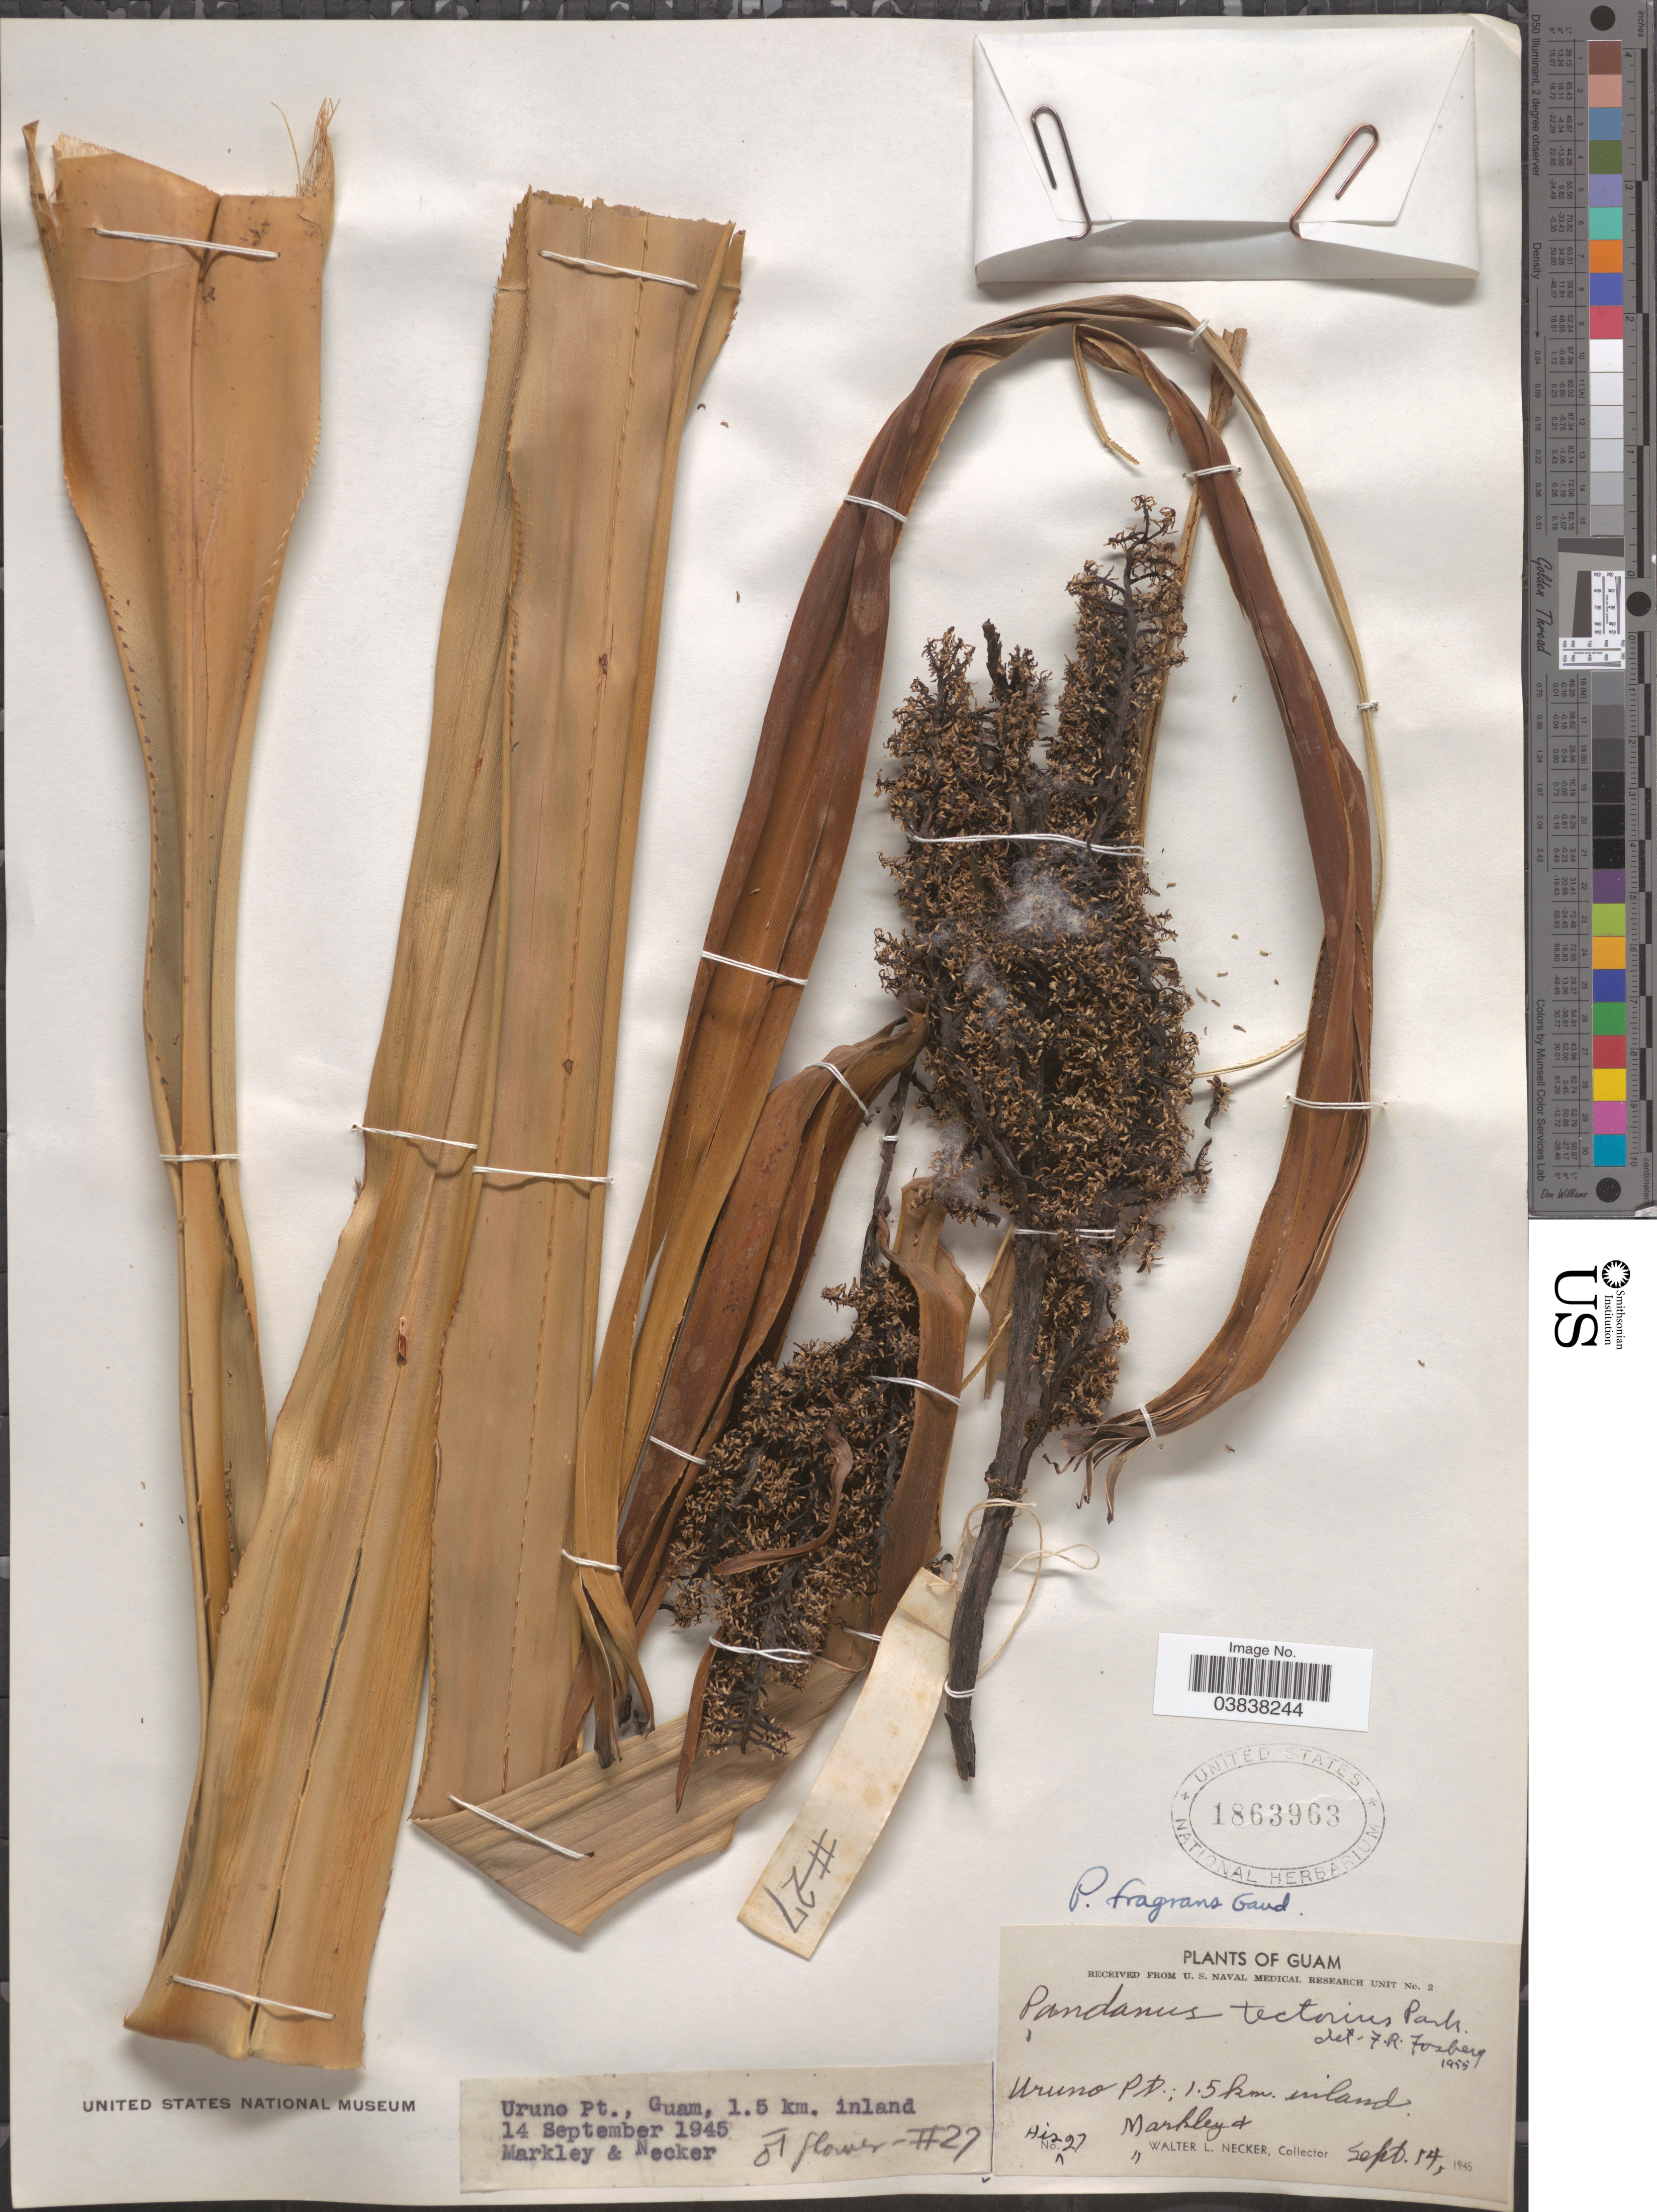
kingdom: Plantae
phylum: Tracheophyta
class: Liliopsida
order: Pandanales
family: Pandanaceae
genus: Pandanus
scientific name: Pandanus tectorius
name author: Parkinson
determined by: Strong, Mark T., (BOT), Smithsonian Institution - National Museum of Natural History (UNITED STATES)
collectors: Markley & W. L. Necker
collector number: His 27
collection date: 1945-09-14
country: Guam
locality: Uruno Pt.; 1.5 km inland.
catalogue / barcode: US 1863963